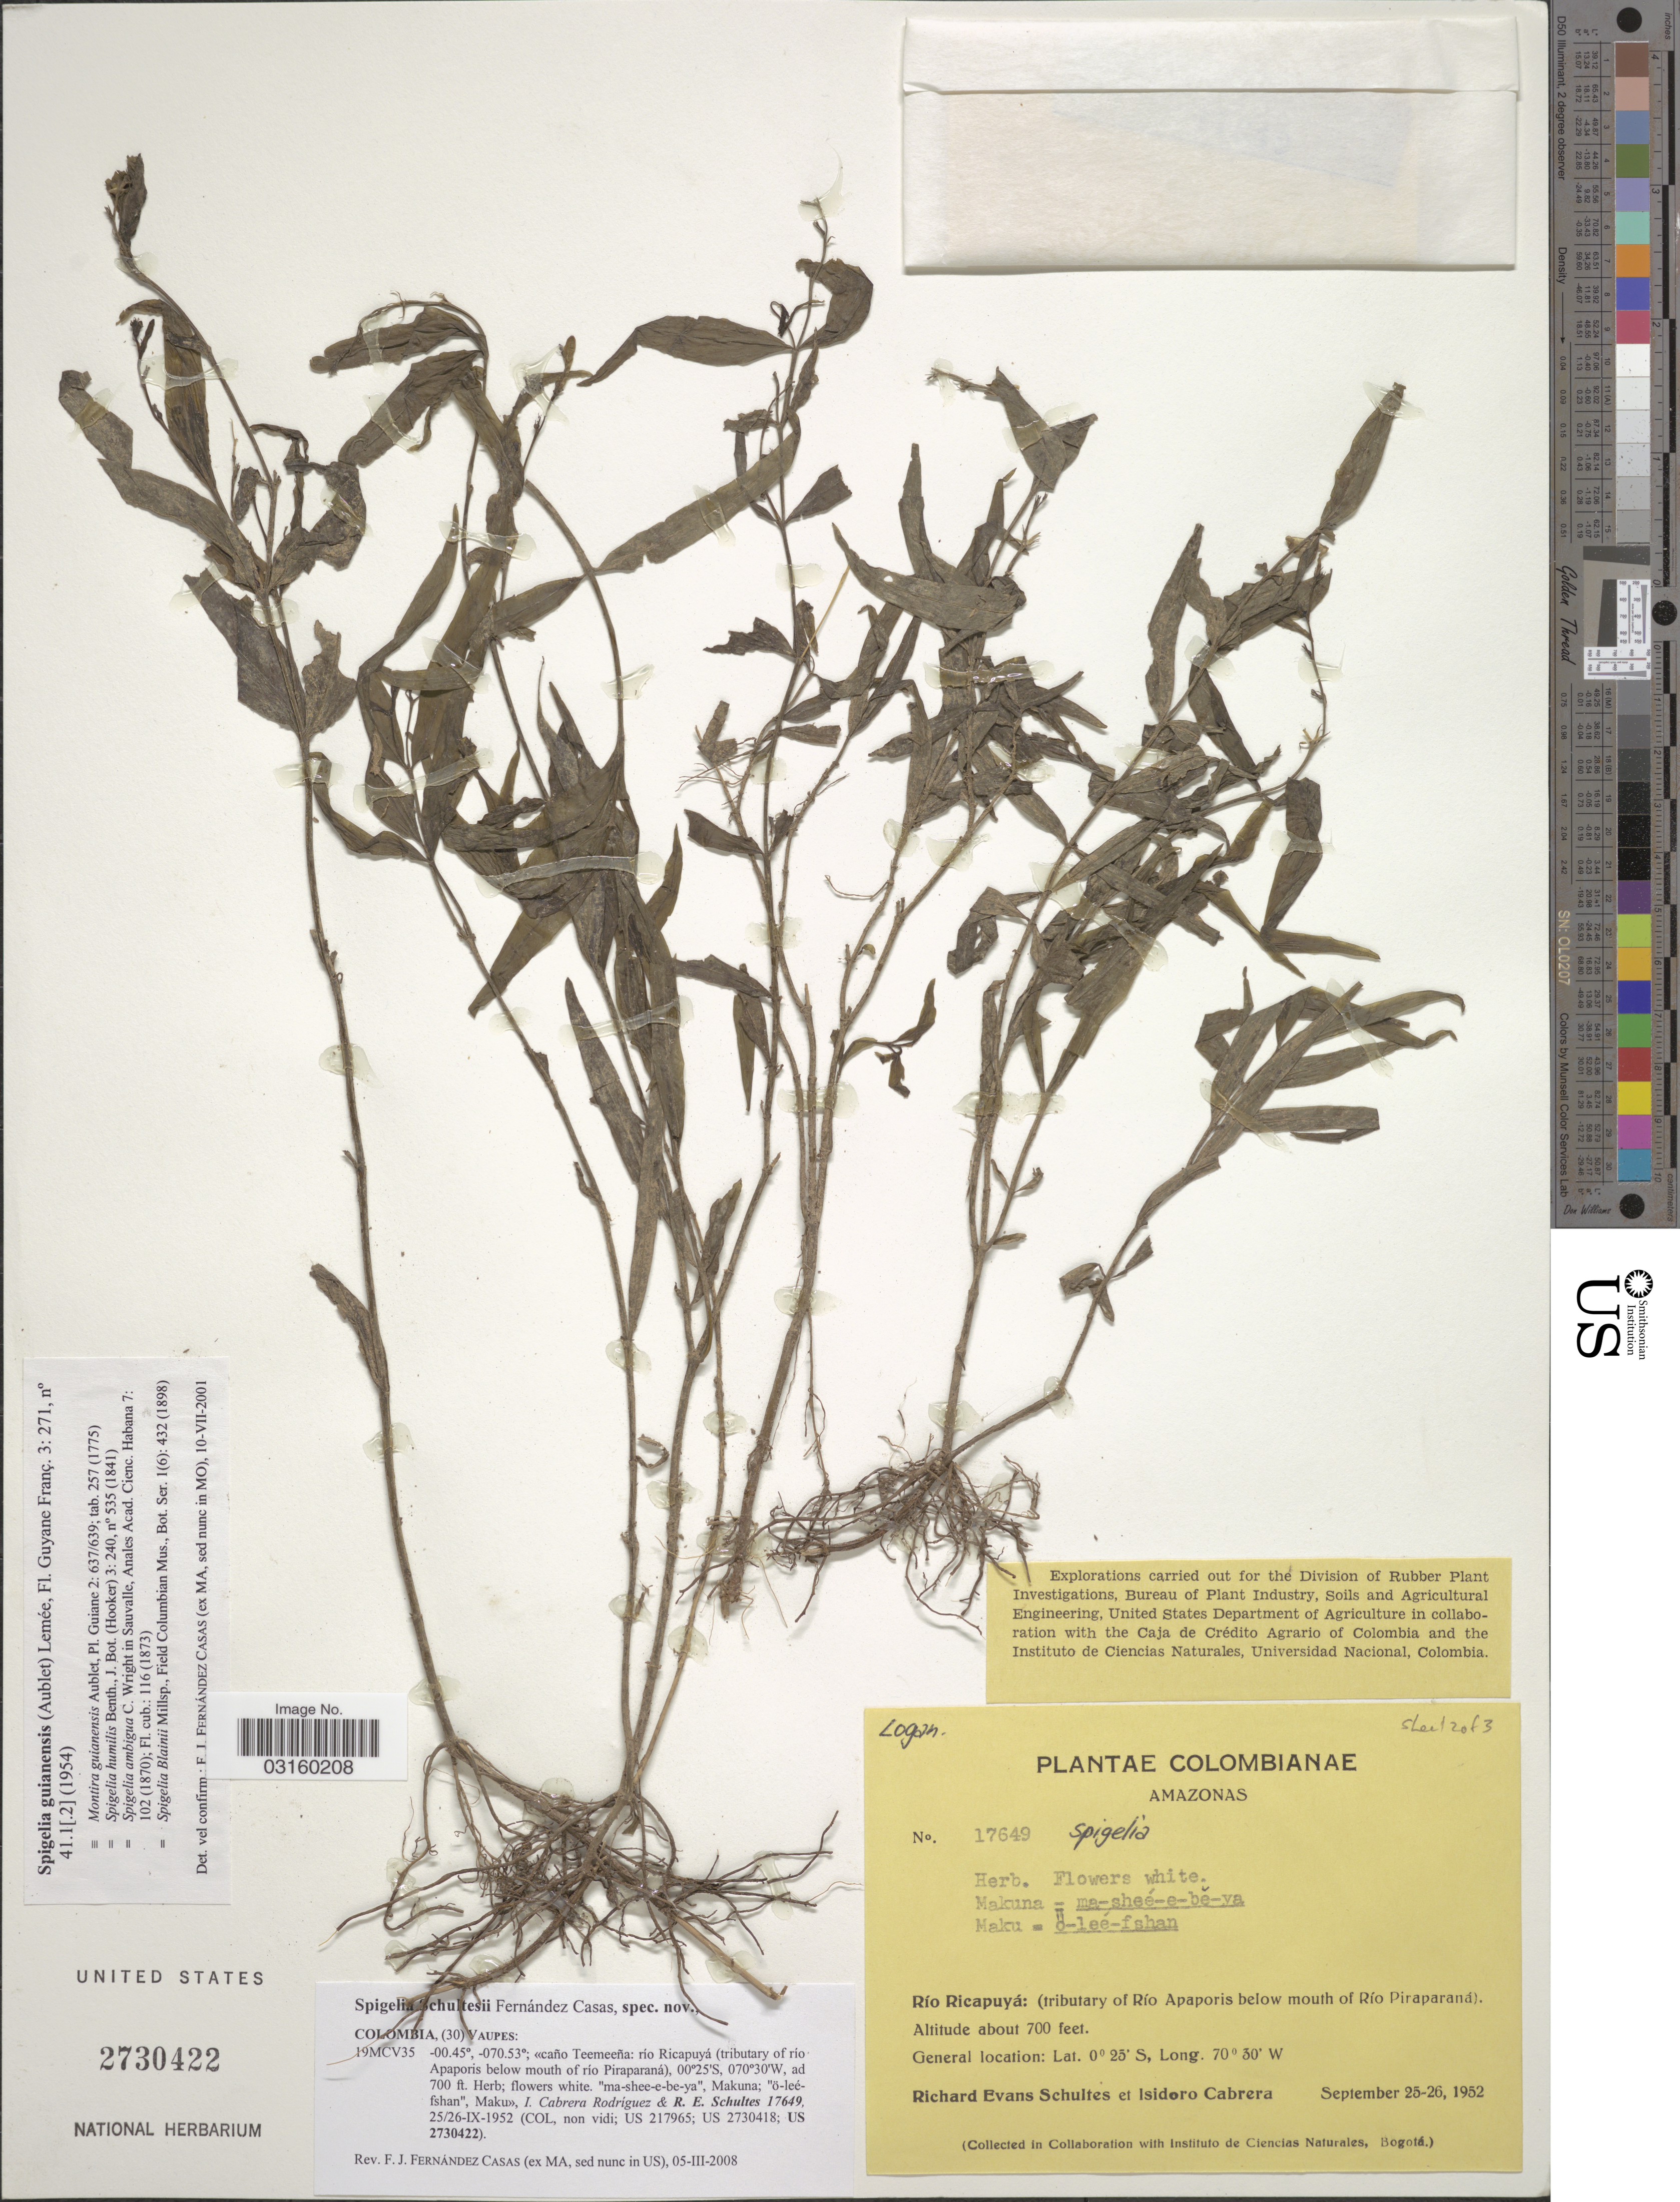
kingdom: Plantae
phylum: Tracheophyta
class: Magnoliopsida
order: Gentianales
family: Loganiaceae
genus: Spigelia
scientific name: Spigelia schultesii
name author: Fern. Casas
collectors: R. E. Schultes & I. Cabrera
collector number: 17649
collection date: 1952-09-25/1952-09-26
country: Colombia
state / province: Amazônas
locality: Río Ricapuyá: (tributary of Río Apaporis below mouth of Río Piraparaná).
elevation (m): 213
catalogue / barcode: US 2730422